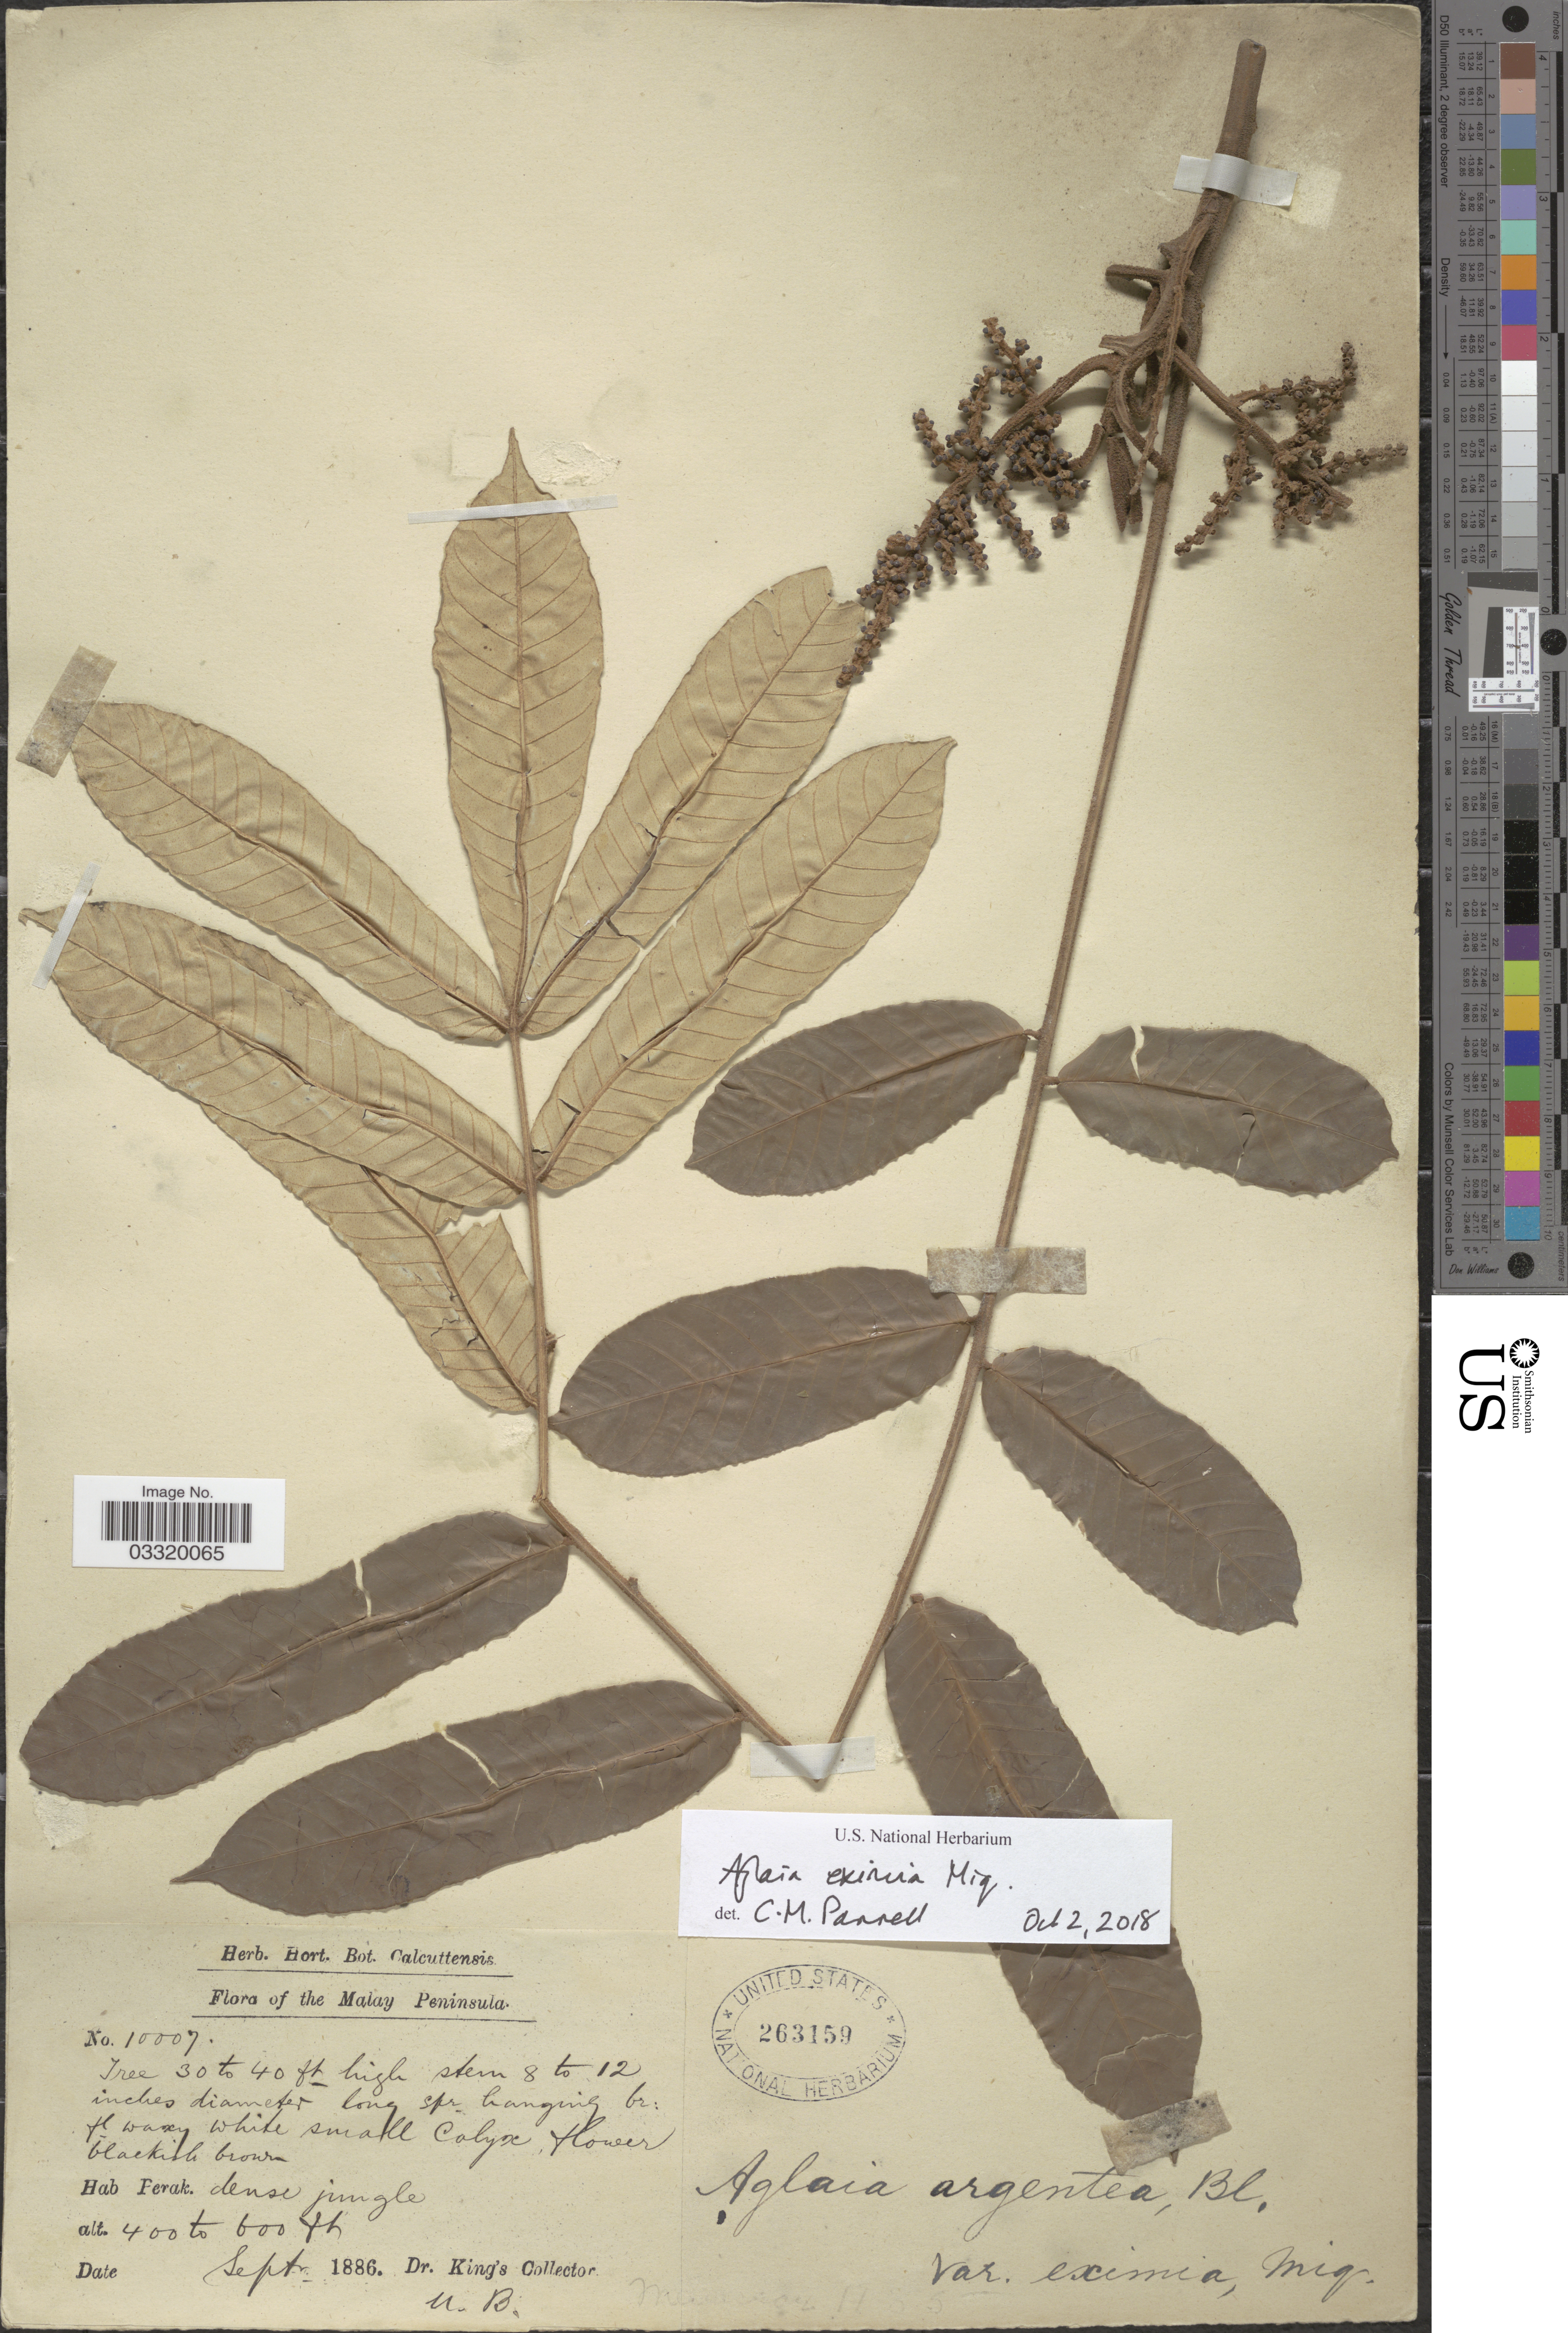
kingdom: Plantae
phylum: Tracheophyta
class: Magnoliopsida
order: Sapindales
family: Meliaceae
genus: Aglaia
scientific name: Aglaia eximia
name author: Miq.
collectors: Dr. King's collector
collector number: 10007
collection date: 1886-09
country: Malaysia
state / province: Perak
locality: Malay Peninsula.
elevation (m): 122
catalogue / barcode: US 263159